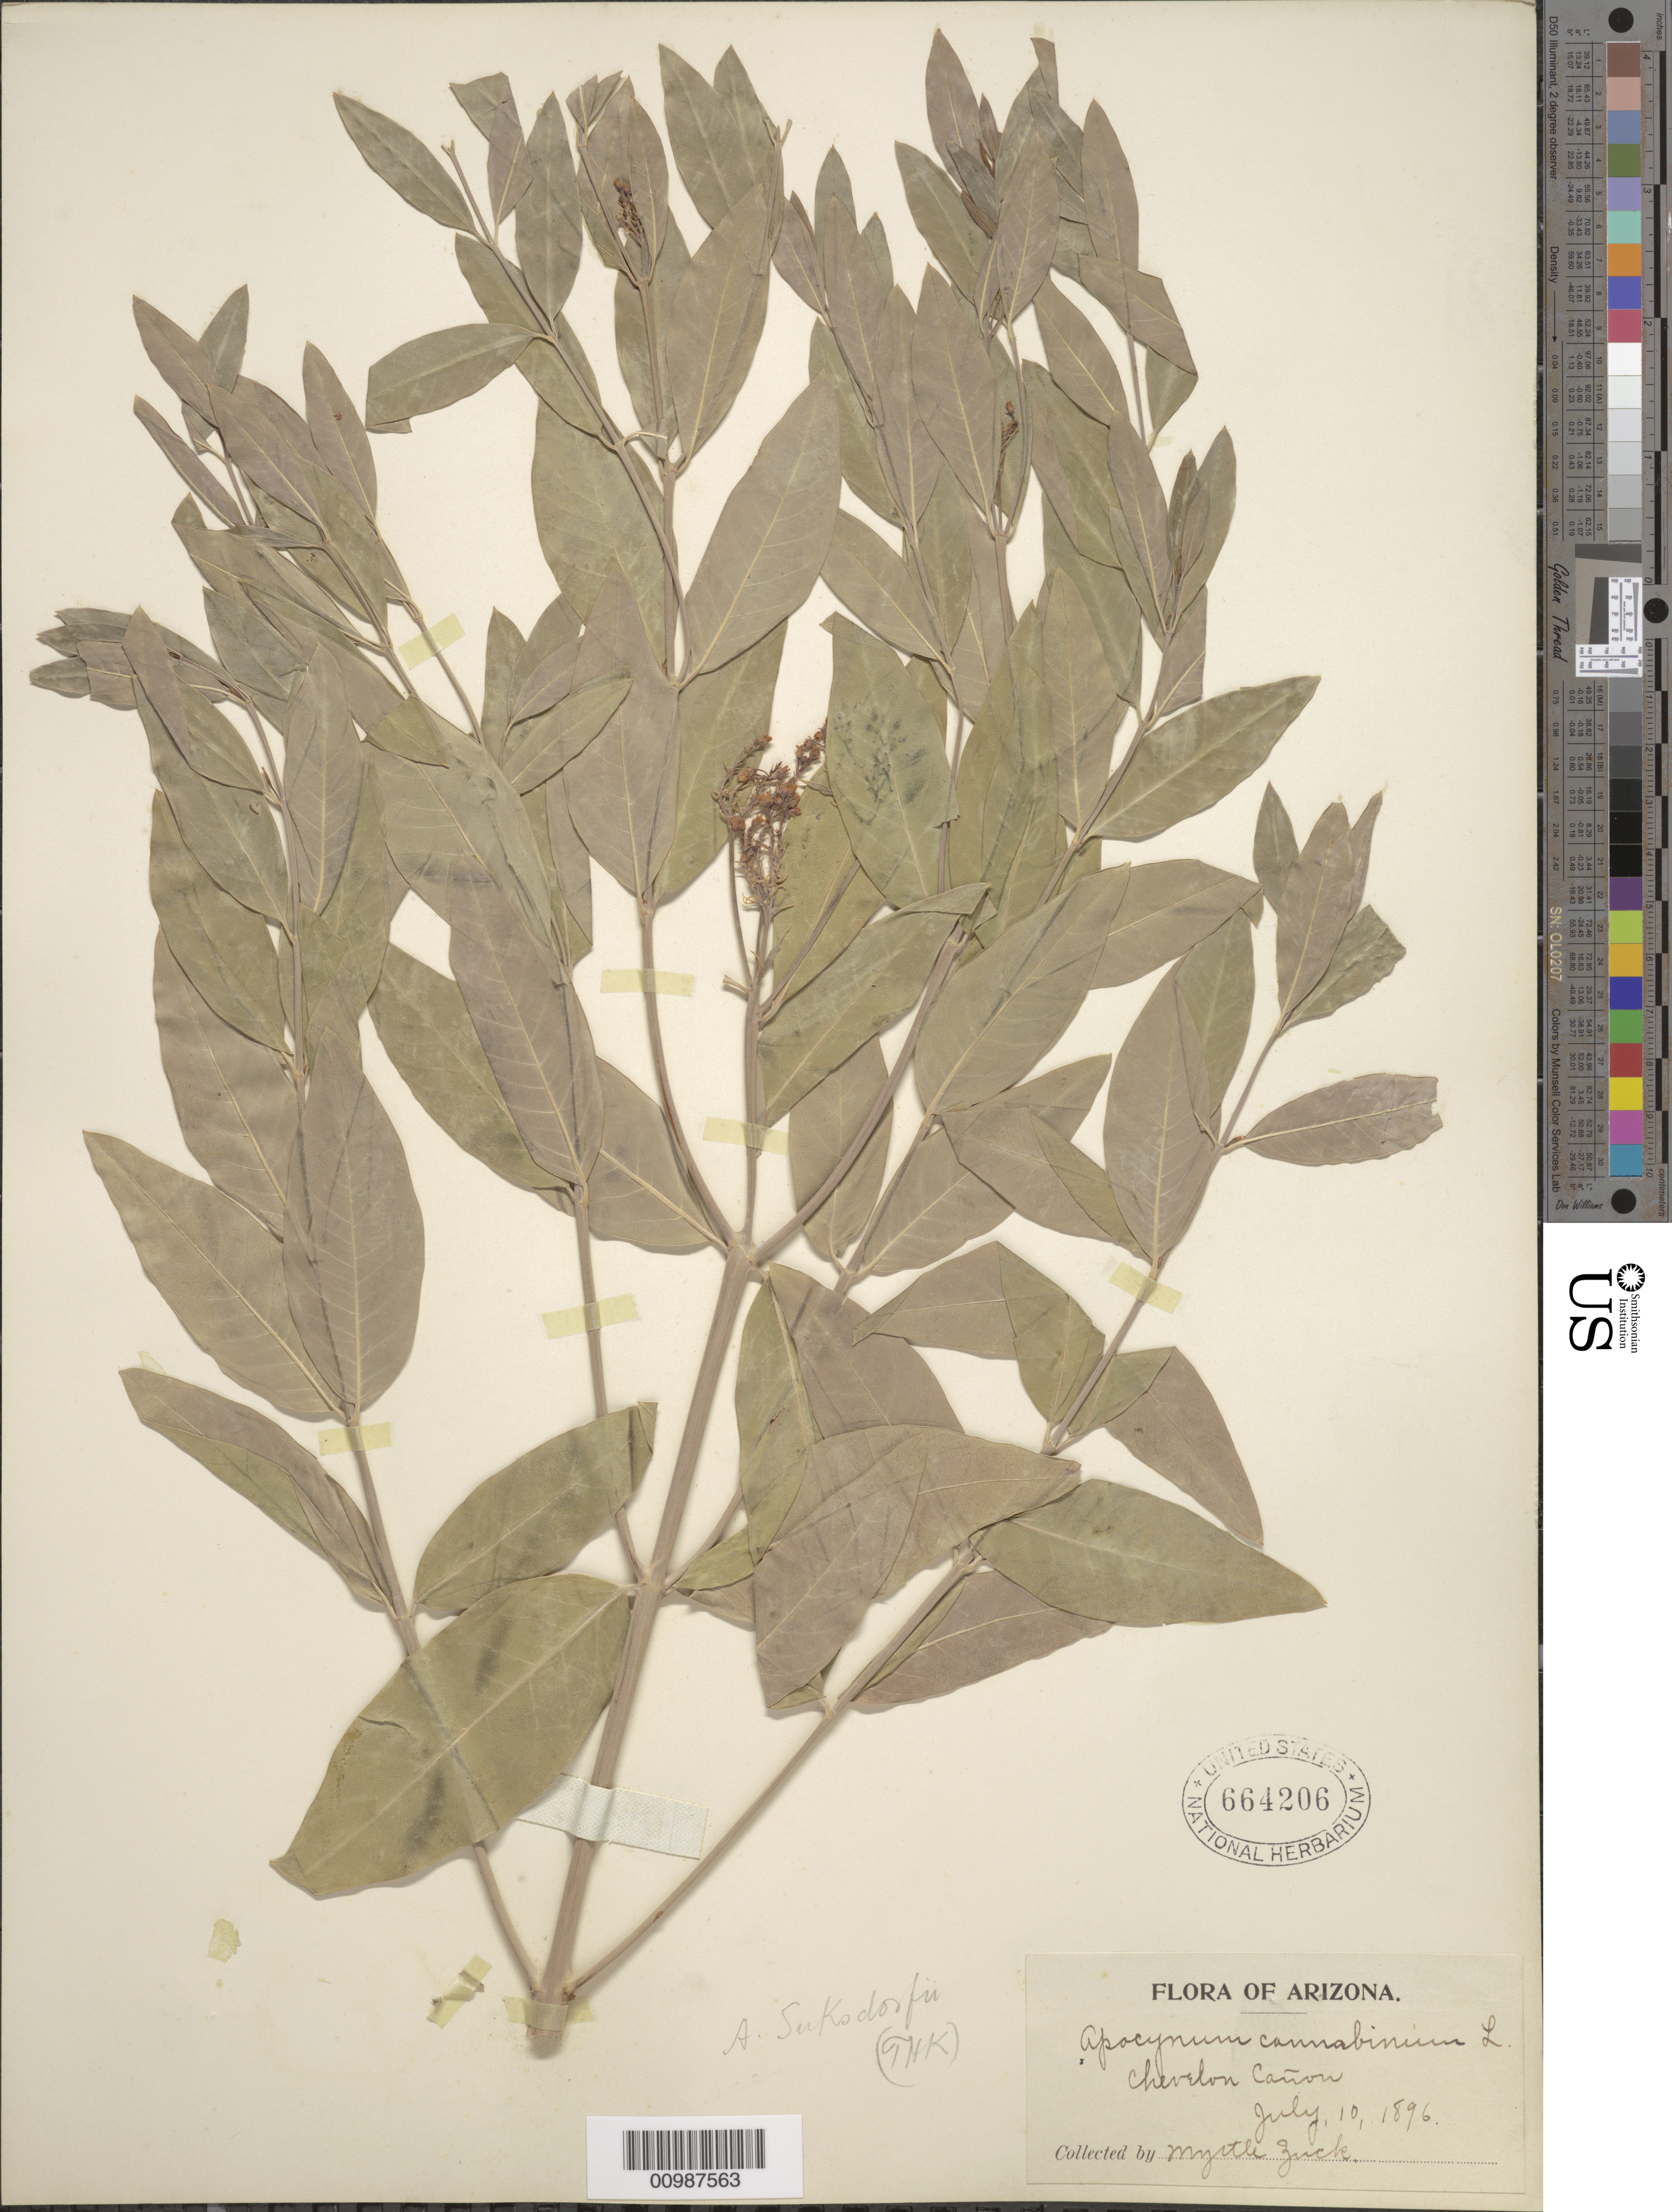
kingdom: Plantae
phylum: Tracheophyta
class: Magnoliopsida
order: Gentianales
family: Apocynaceae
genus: Apocynum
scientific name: Apocynum cannabinum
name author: L.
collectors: M. Zuck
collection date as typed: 10 Jul 1896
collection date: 1896-07-10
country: United States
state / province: Arizona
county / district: Navajo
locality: Chevlon Canyon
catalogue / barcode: US 664206